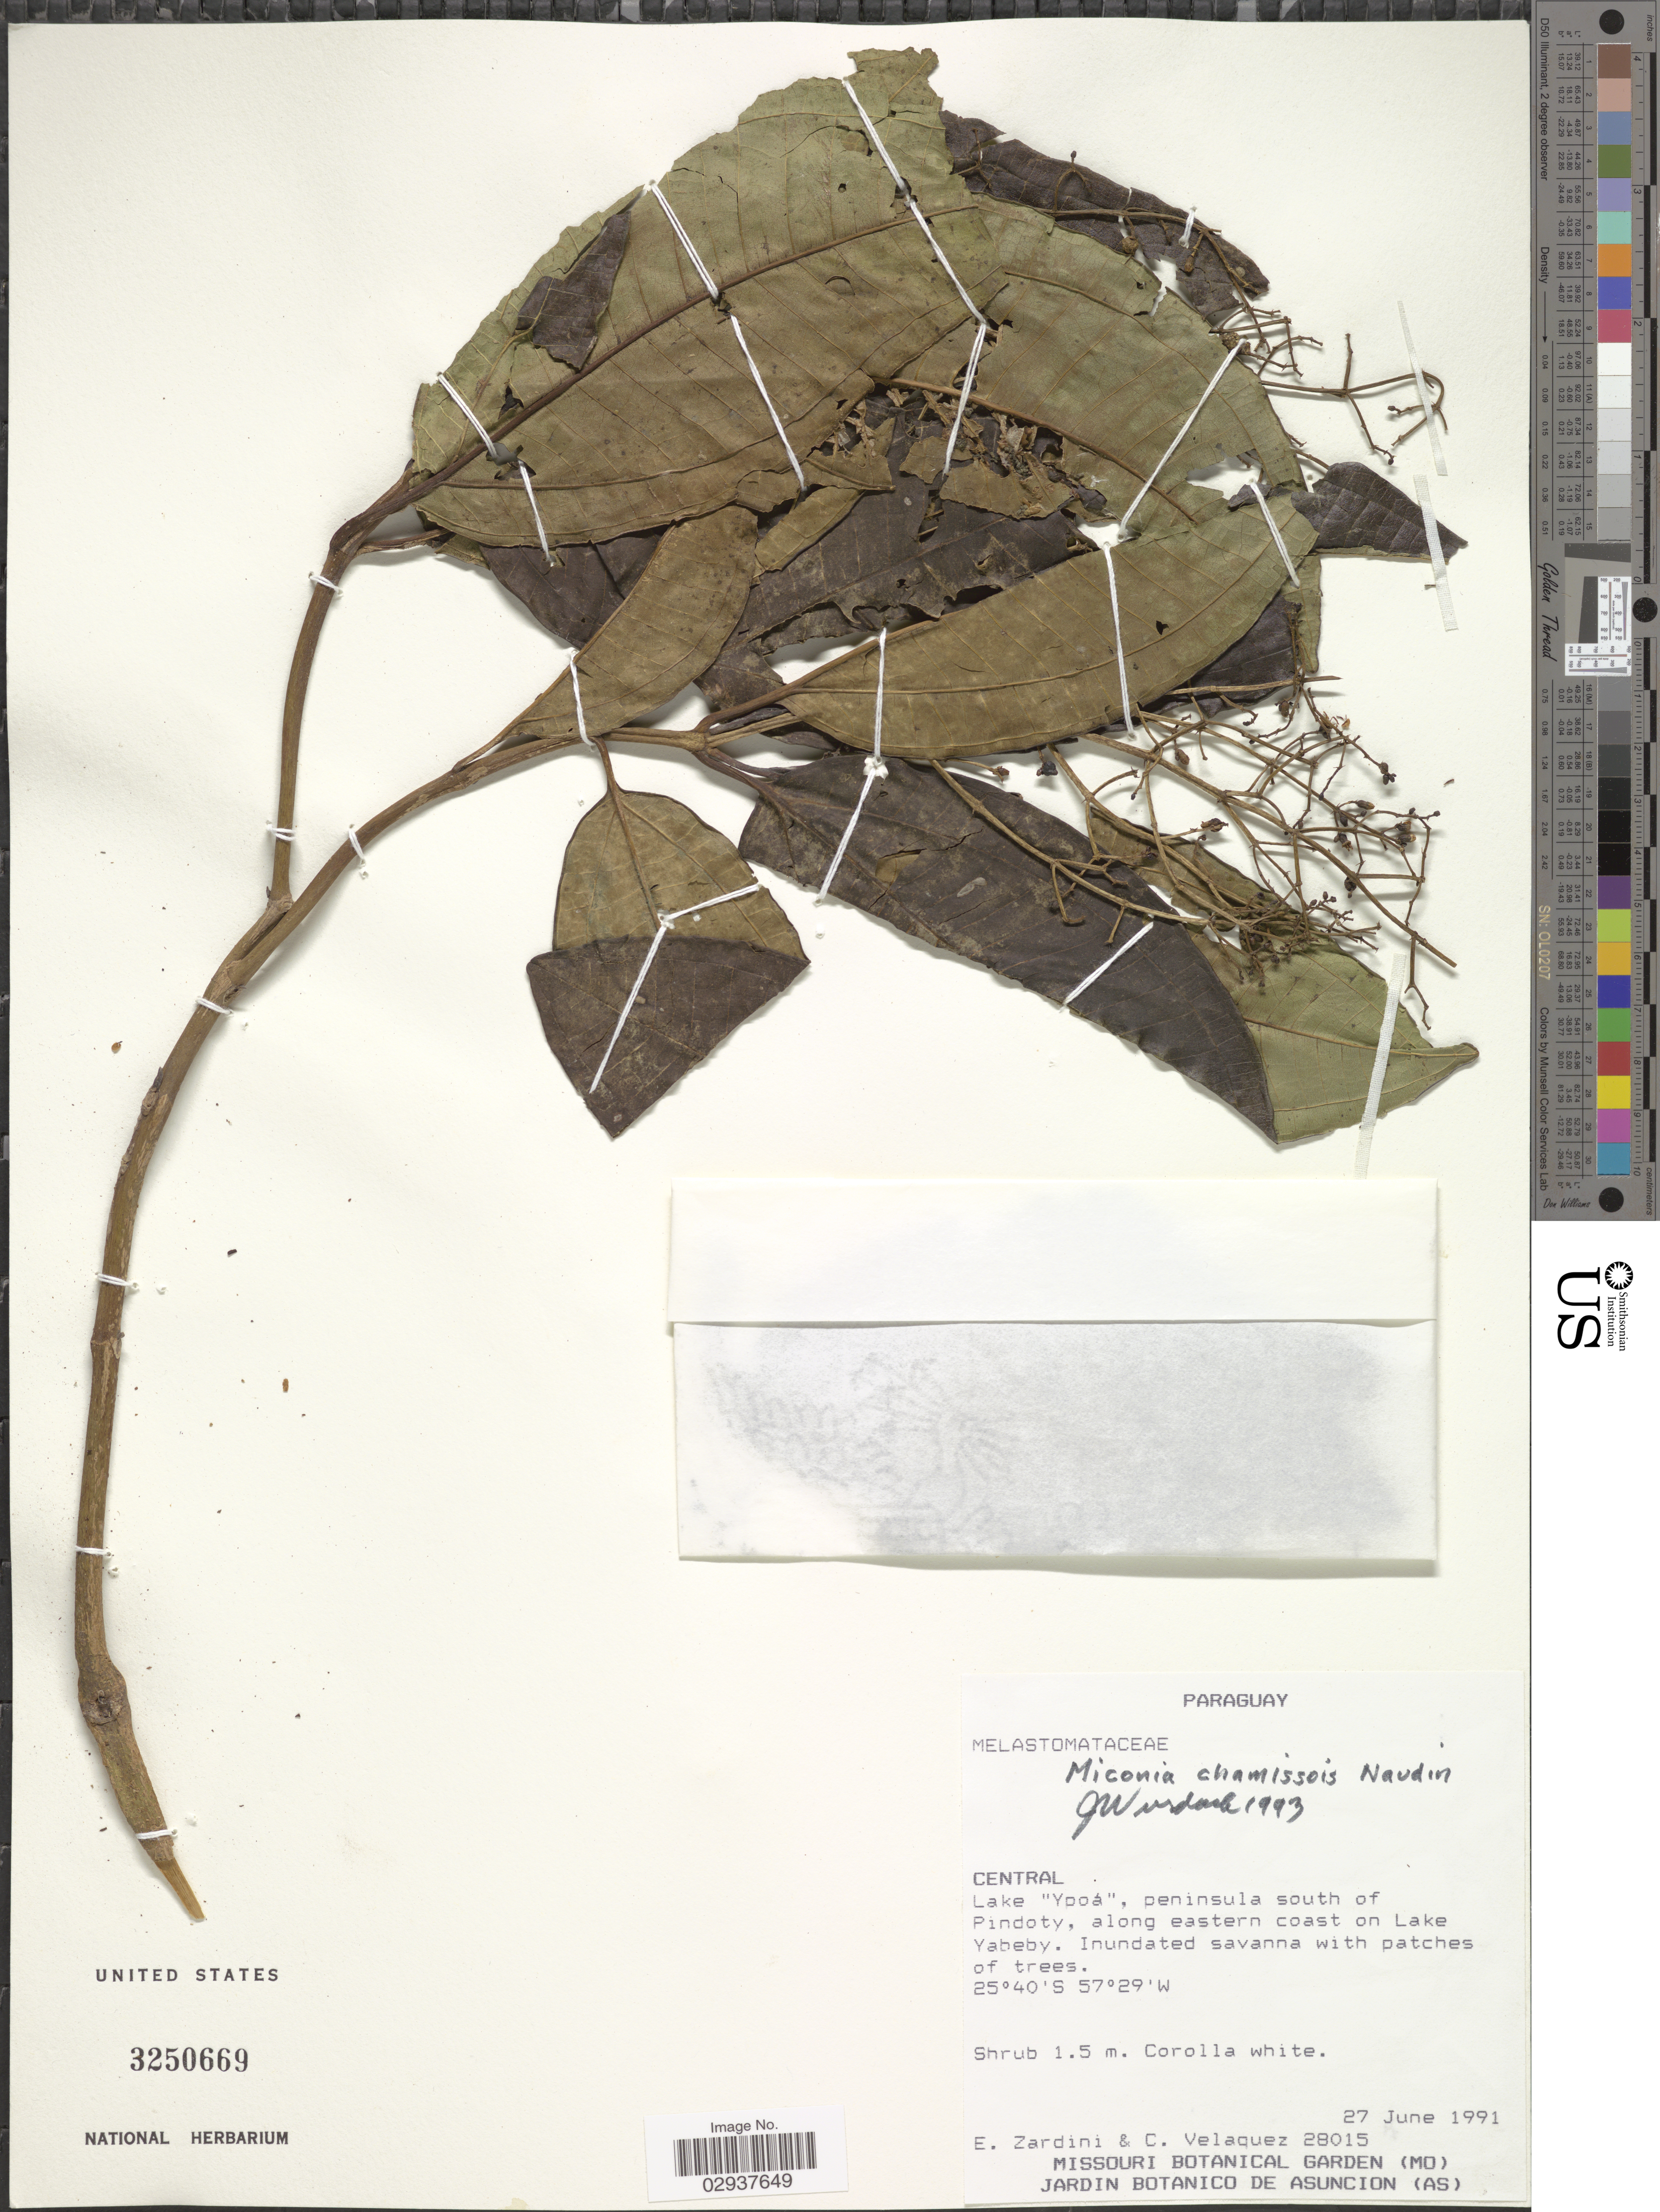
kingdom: Plantae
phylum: Tracheophyta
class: Magnoliopsida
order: Myrtales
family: Melastomataceae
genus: Miconia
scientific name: Miconia chamissois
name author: Naudin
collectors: E. Zardini & C. Veláquez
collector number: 28015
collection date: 1991-06-27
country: Paraguay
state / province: Central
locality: Lake "Ypoá", peninsula south of Pindoty, along eastern coast on Lake Yabeby.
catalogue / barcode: US 3250669